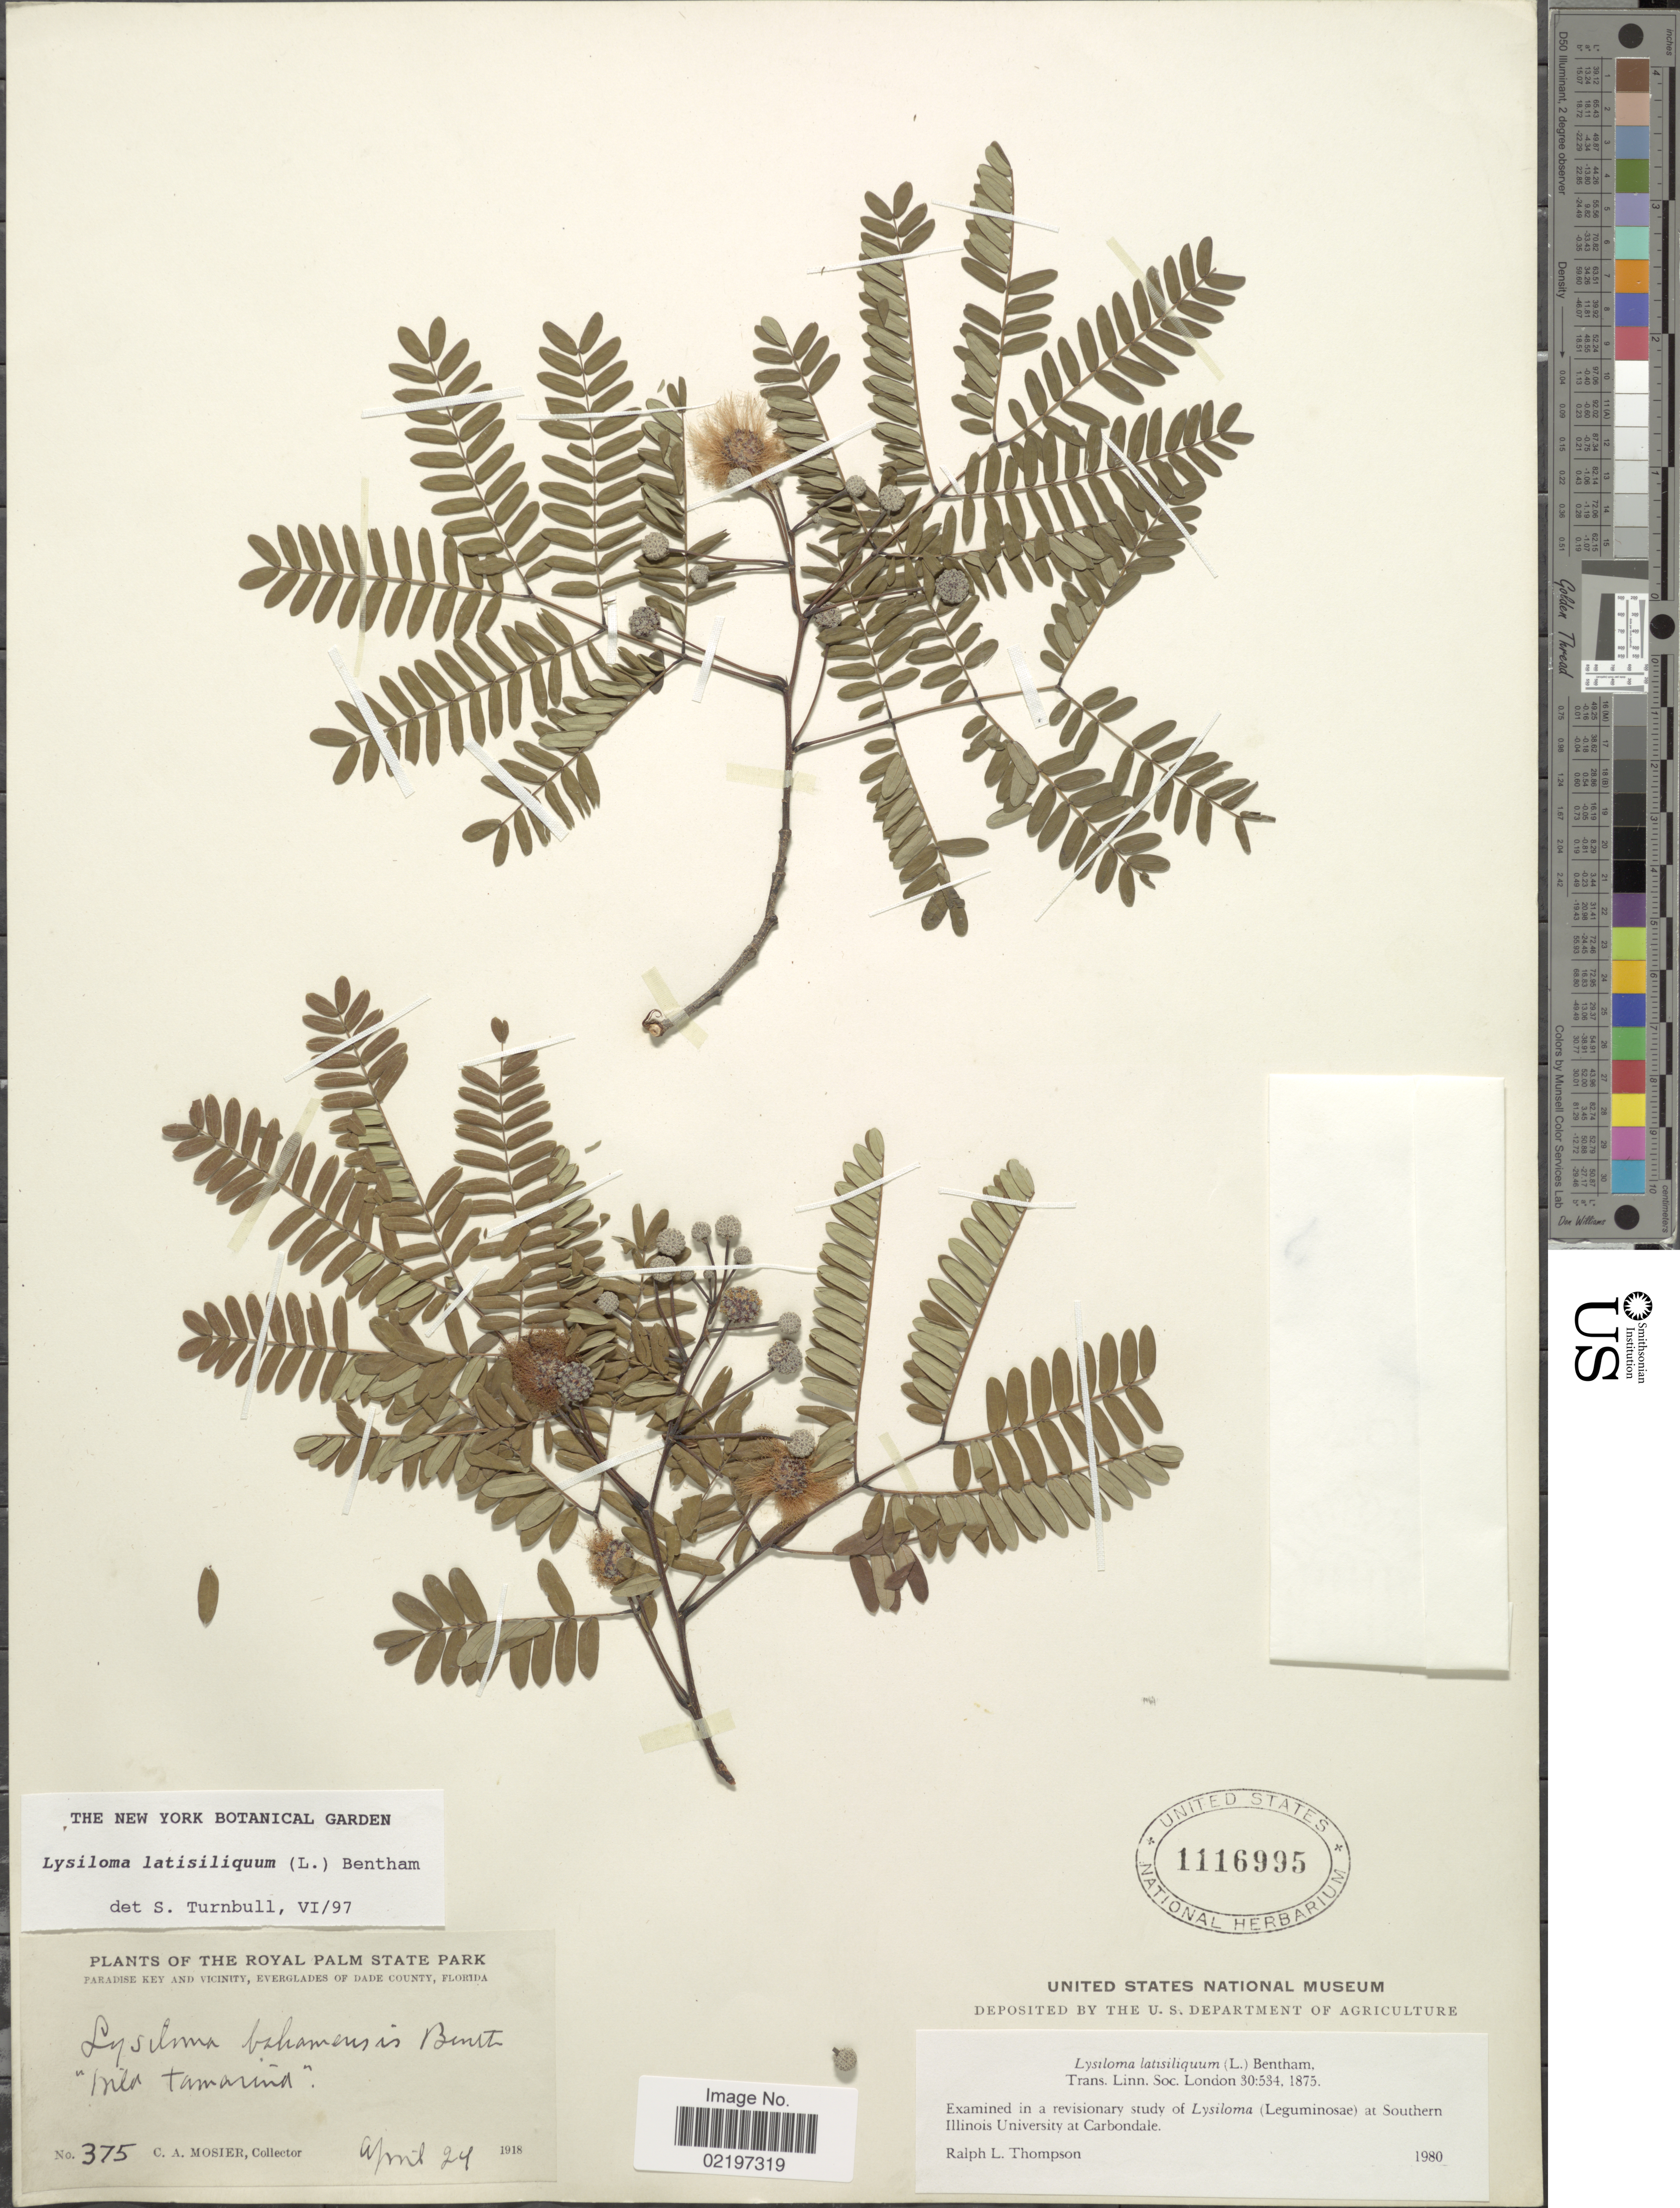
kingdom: Plantae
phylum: Tracheophyta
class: Magnoliopsida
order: Fabales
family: Fabaceae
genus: Lysiloma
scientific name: Lysiloma latisiliquum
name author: (L.) Benth.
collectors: C. A. Mosier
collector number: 375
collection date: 1918-04-24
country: United States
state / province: Florida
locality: The Royal Palm State Park, Paradise Key and Vicinity, Everglades of Dade County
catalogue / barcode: US 1116995